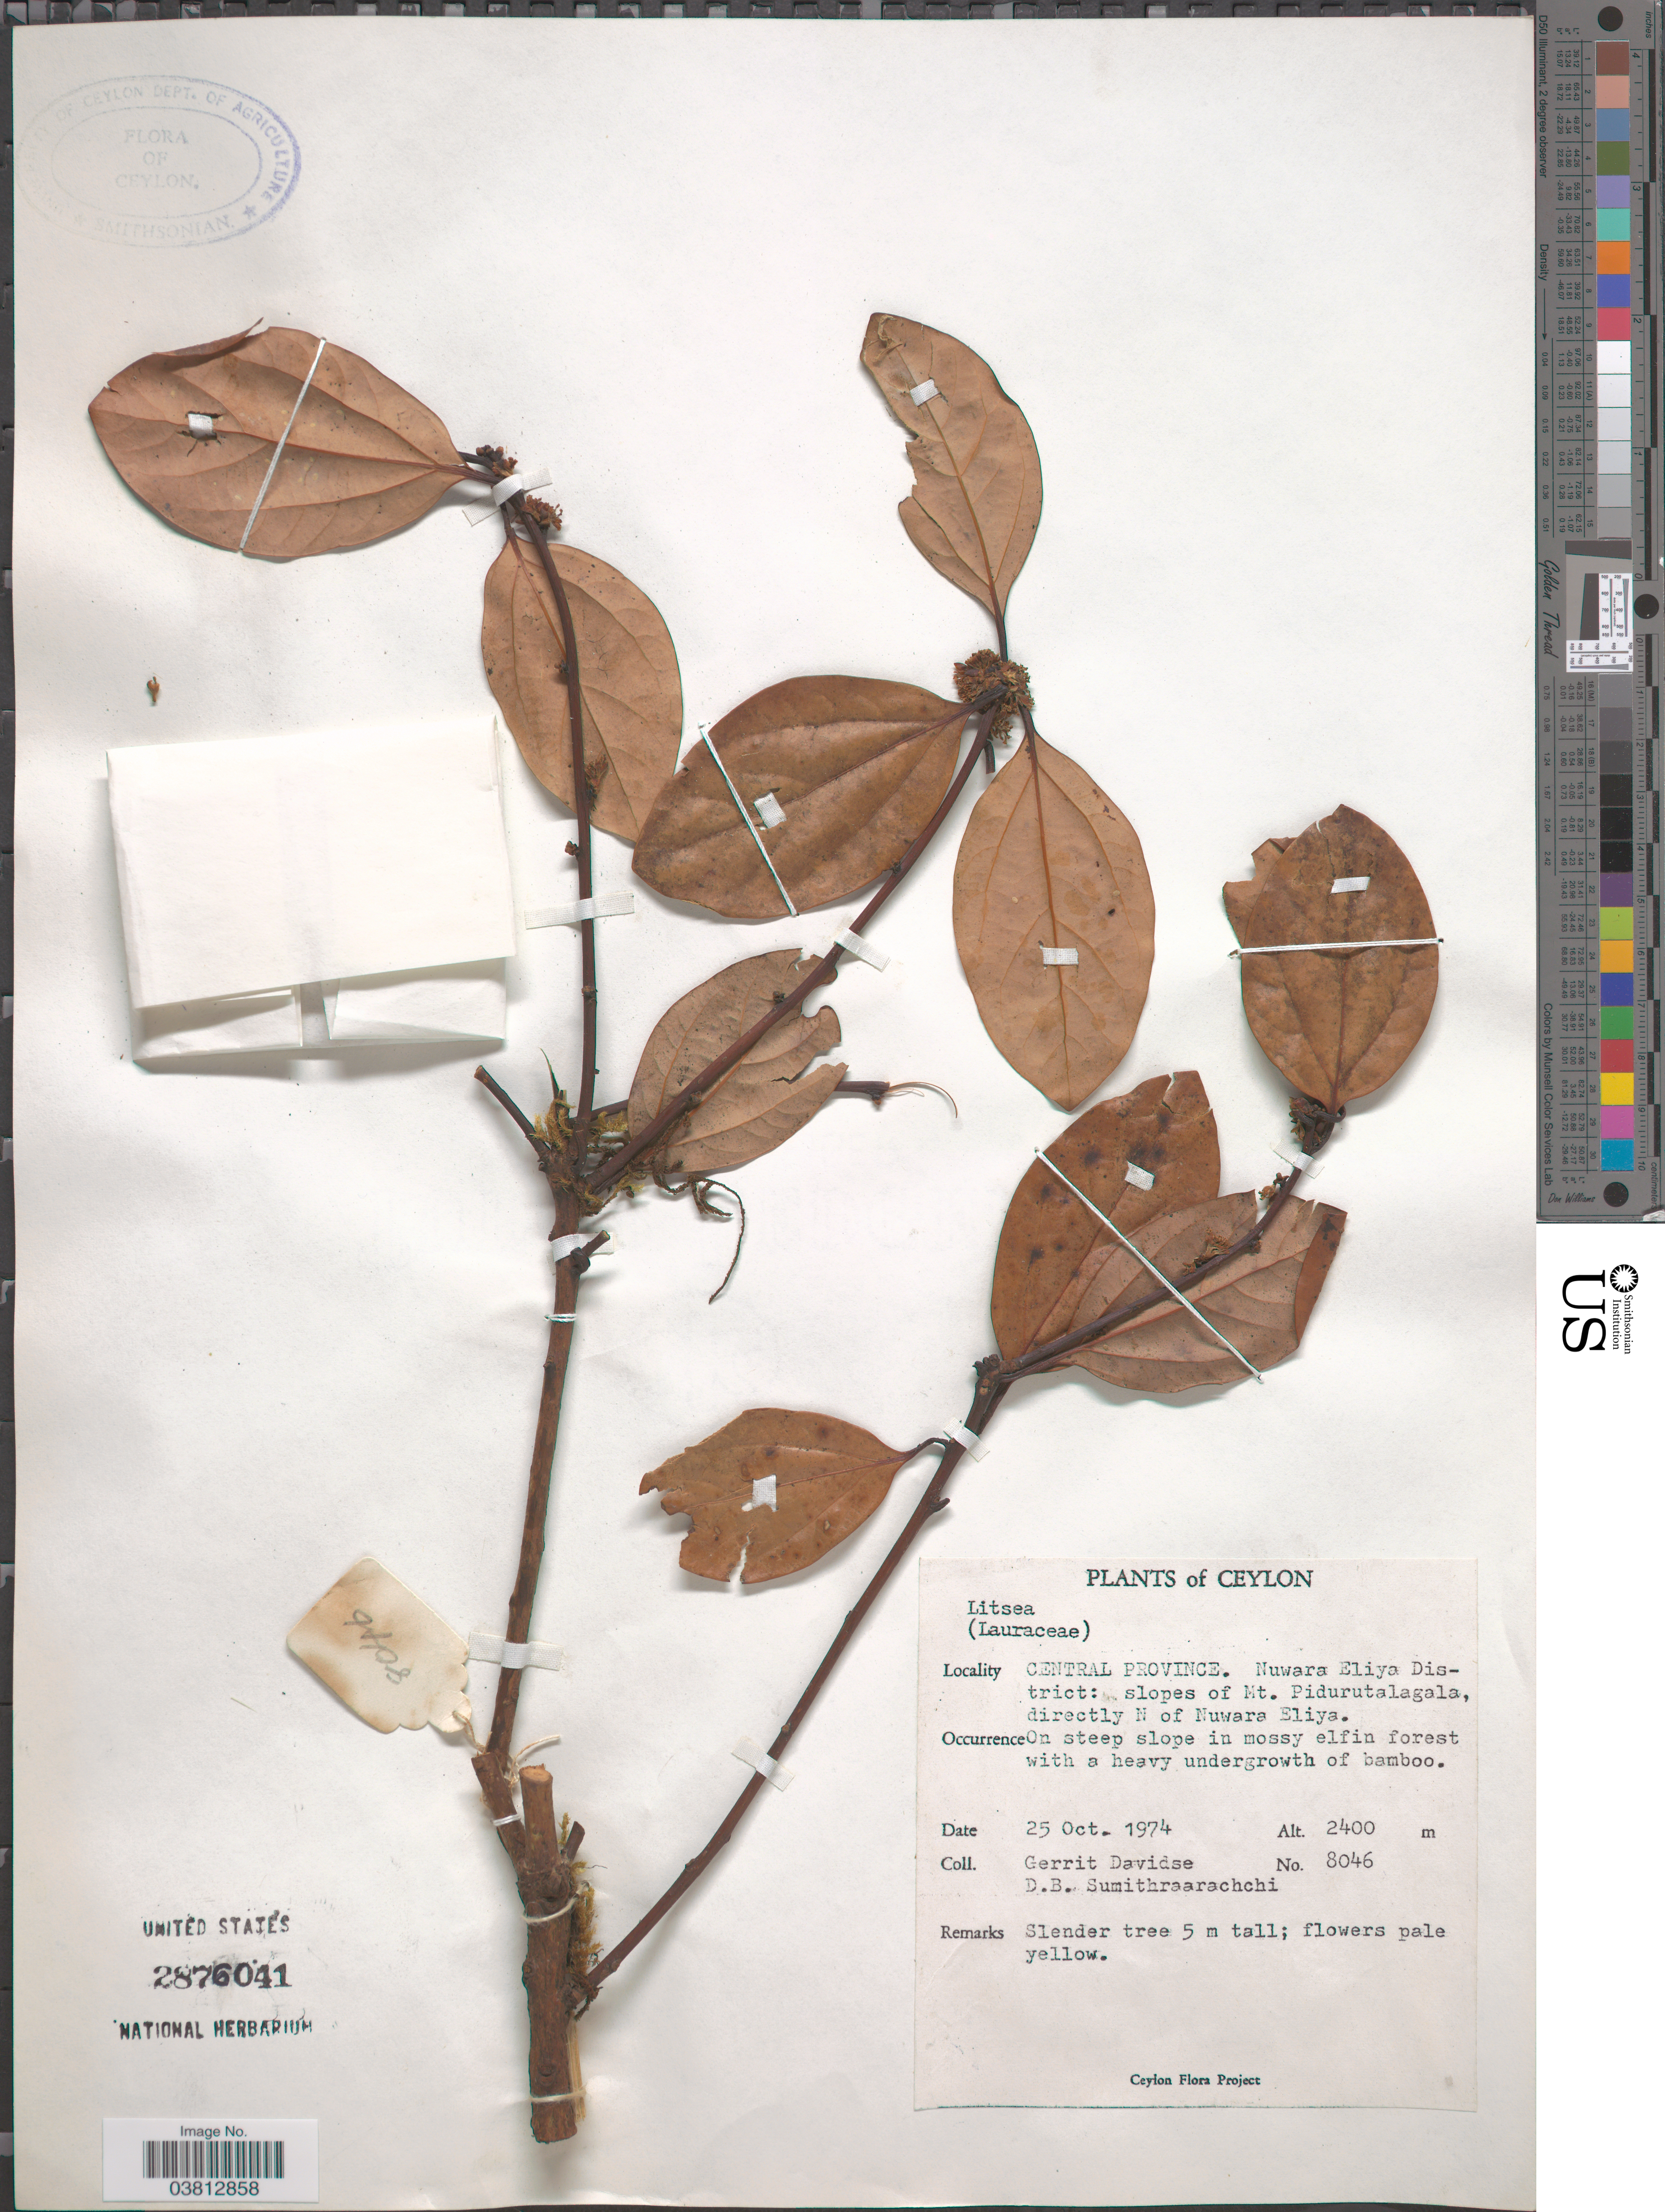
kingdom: Plantae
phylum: Tracheophyta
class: Magnoliopsida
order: Laurales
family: Lauraceae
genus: Neolitsea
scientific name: Neolitsea sp.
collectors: G. Davidse & D. B. Sumithraarachchi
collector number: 8046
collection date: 1974-10-25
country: Sri Lanka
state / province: Central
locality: Ceylon. Nuwara Eliya District: slopes of Mt. Pidurutalagala directly N of Nuwara Eliya.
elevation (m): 2400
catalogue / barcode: US 2876041